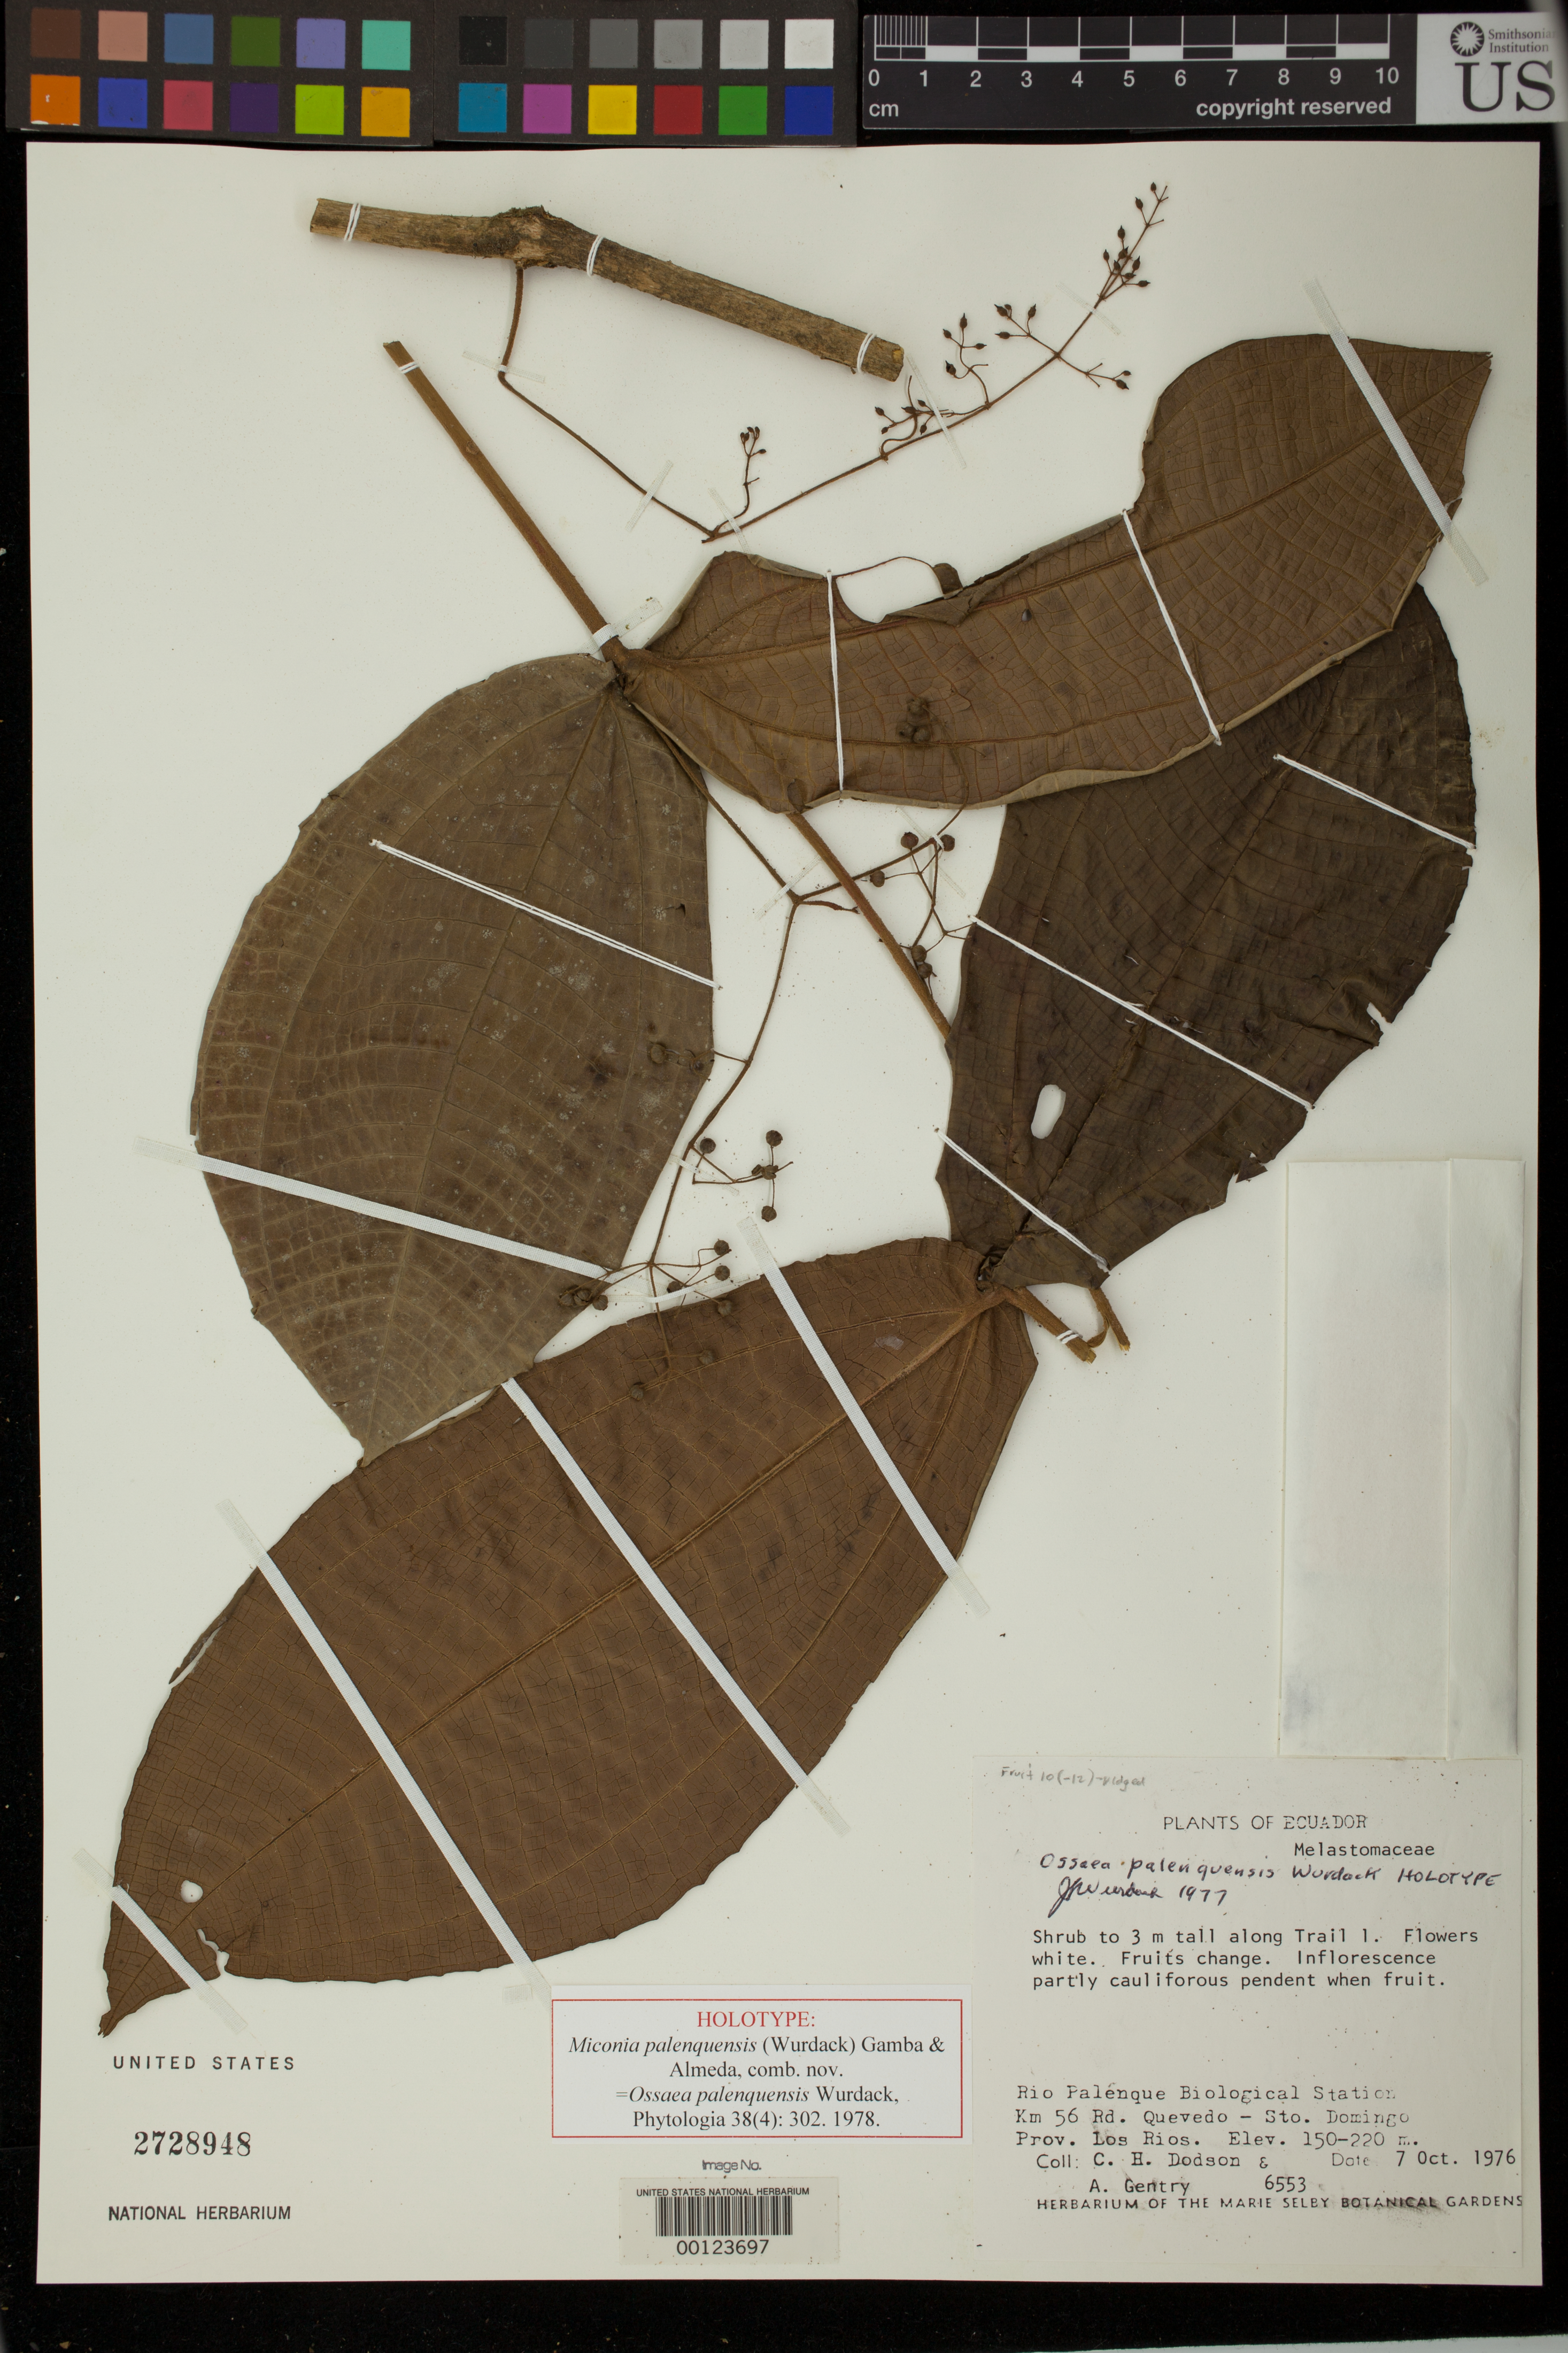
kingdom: Plantae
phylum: Tracheophyta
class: Magnoliopsida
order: Myrtales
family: Melastomataceae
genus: Ossaea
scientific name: Ossaea palenquensis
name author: Wurdack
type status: Holotype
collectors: C. H. Dodson & A. H. Gentry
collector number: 6553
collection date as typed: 07 Oct 1976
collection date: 1976-10-07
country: Ecuador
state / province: Los Ríos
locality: Rio Palenque Biological Station.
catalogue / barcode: US 2728948